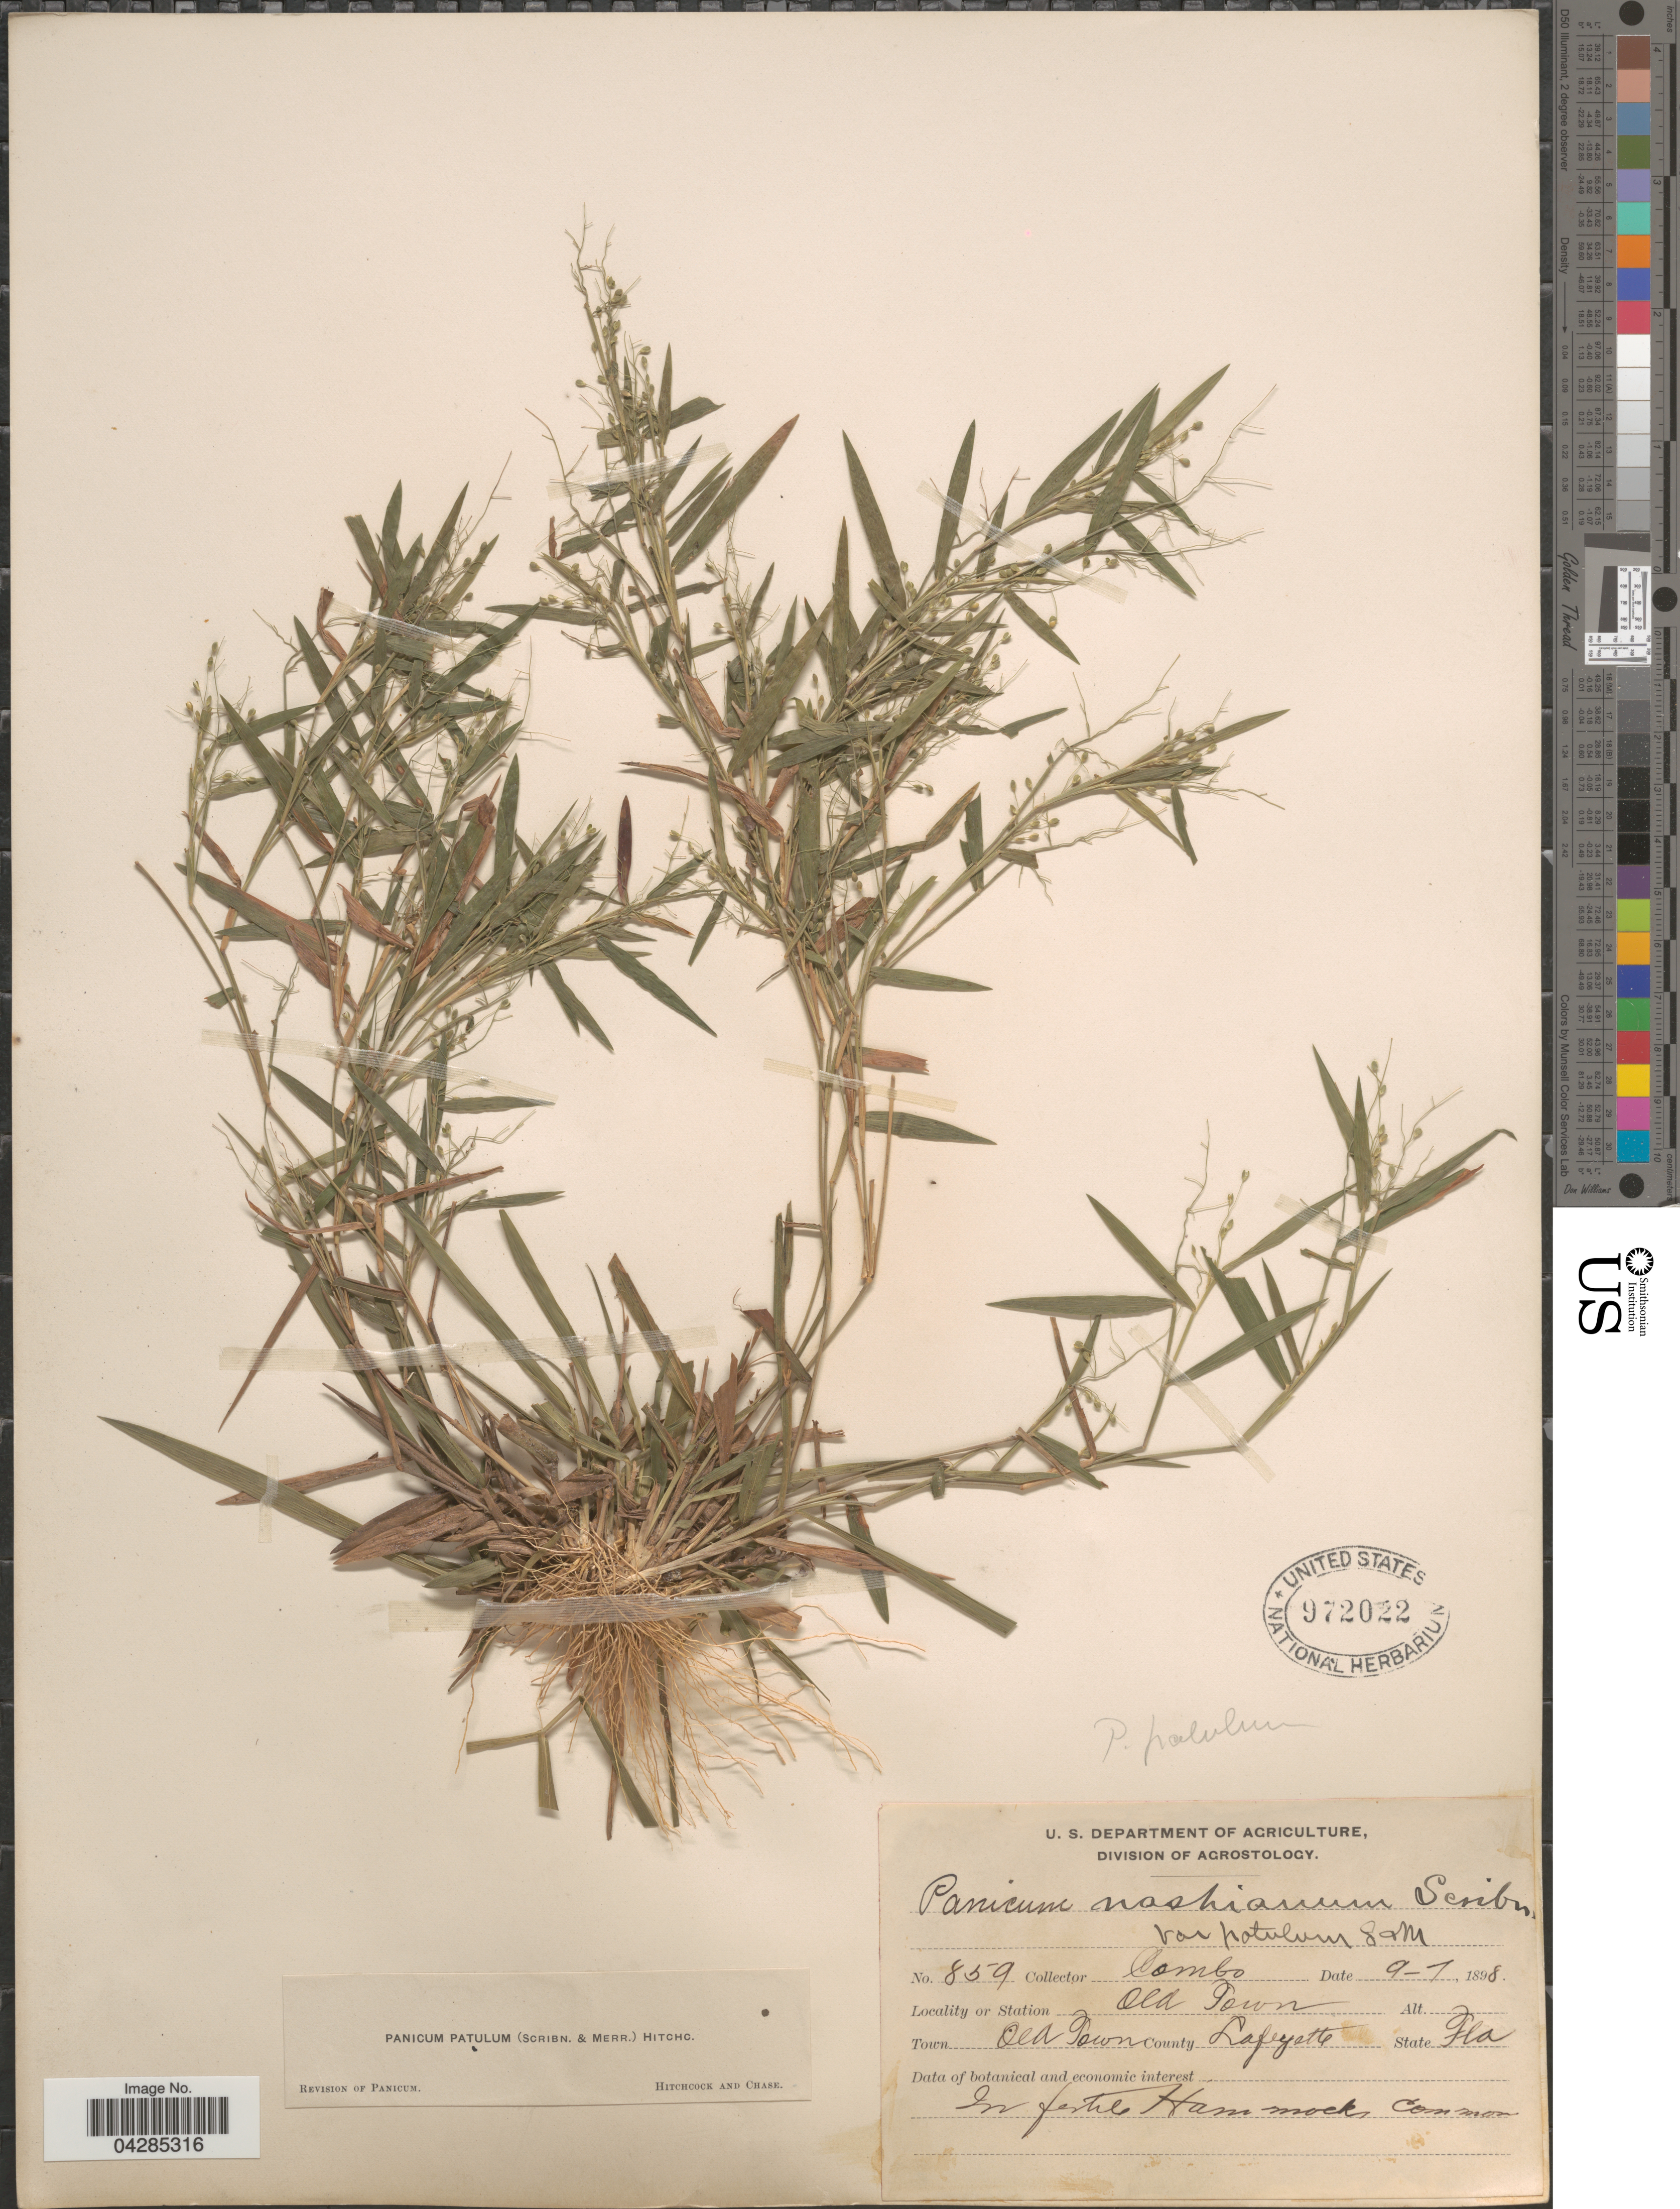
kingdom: Plantae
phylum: Tracheophyta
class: Liliopsida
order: Poales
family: Poaceae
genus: Dichanthelium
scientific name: Dichanthelium portoricense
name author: (Desv. ex Ham.) B.F. Hansen & Wunderlin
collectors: -. Combs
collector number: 859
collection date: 1898-09-07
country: United States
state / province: Florida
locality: Old Town. Town Old Town. County Lafayette.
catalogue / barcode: US 972022